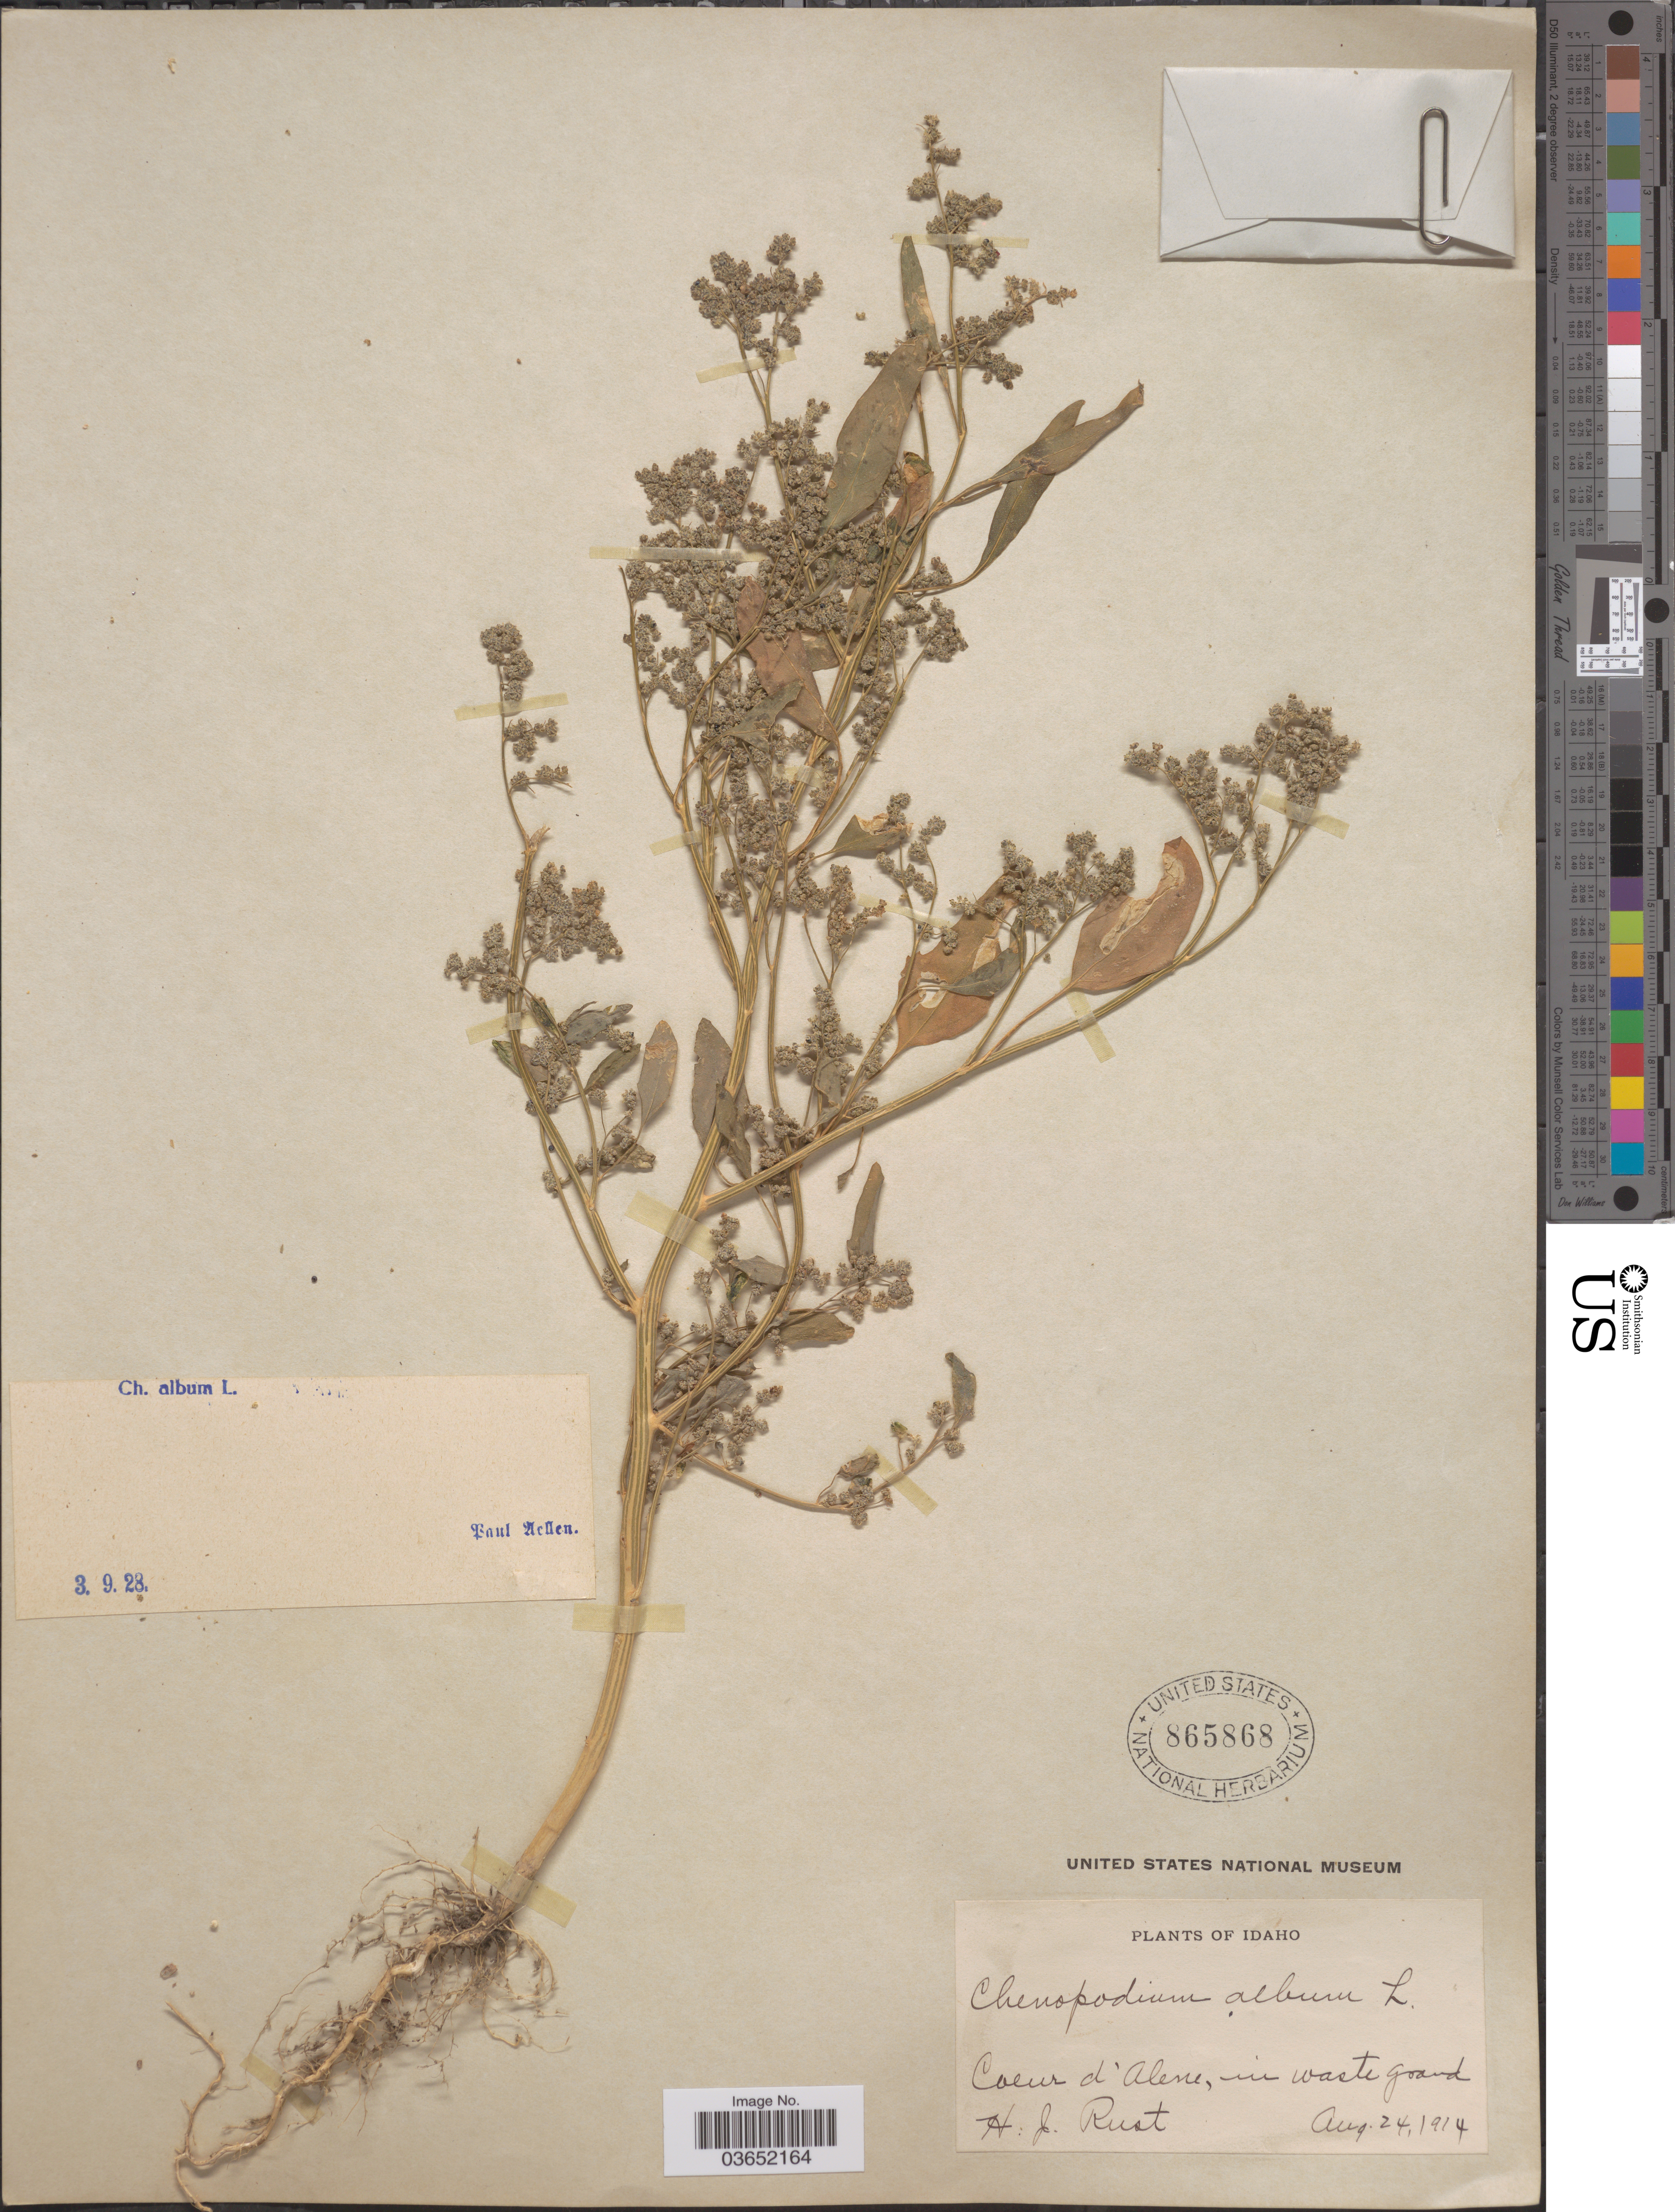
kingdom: Plantae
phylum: Tracheophyta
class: Magnoliopsida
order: Caryophyllales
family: Amaranthaceae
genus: Chenopodium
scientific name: Chenopodium album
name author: L.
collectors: H. J. Rust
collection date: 1914-08-24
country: United States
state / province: Idaho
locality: Coeur d'Alene, in waste ground.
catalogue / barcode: US 865868